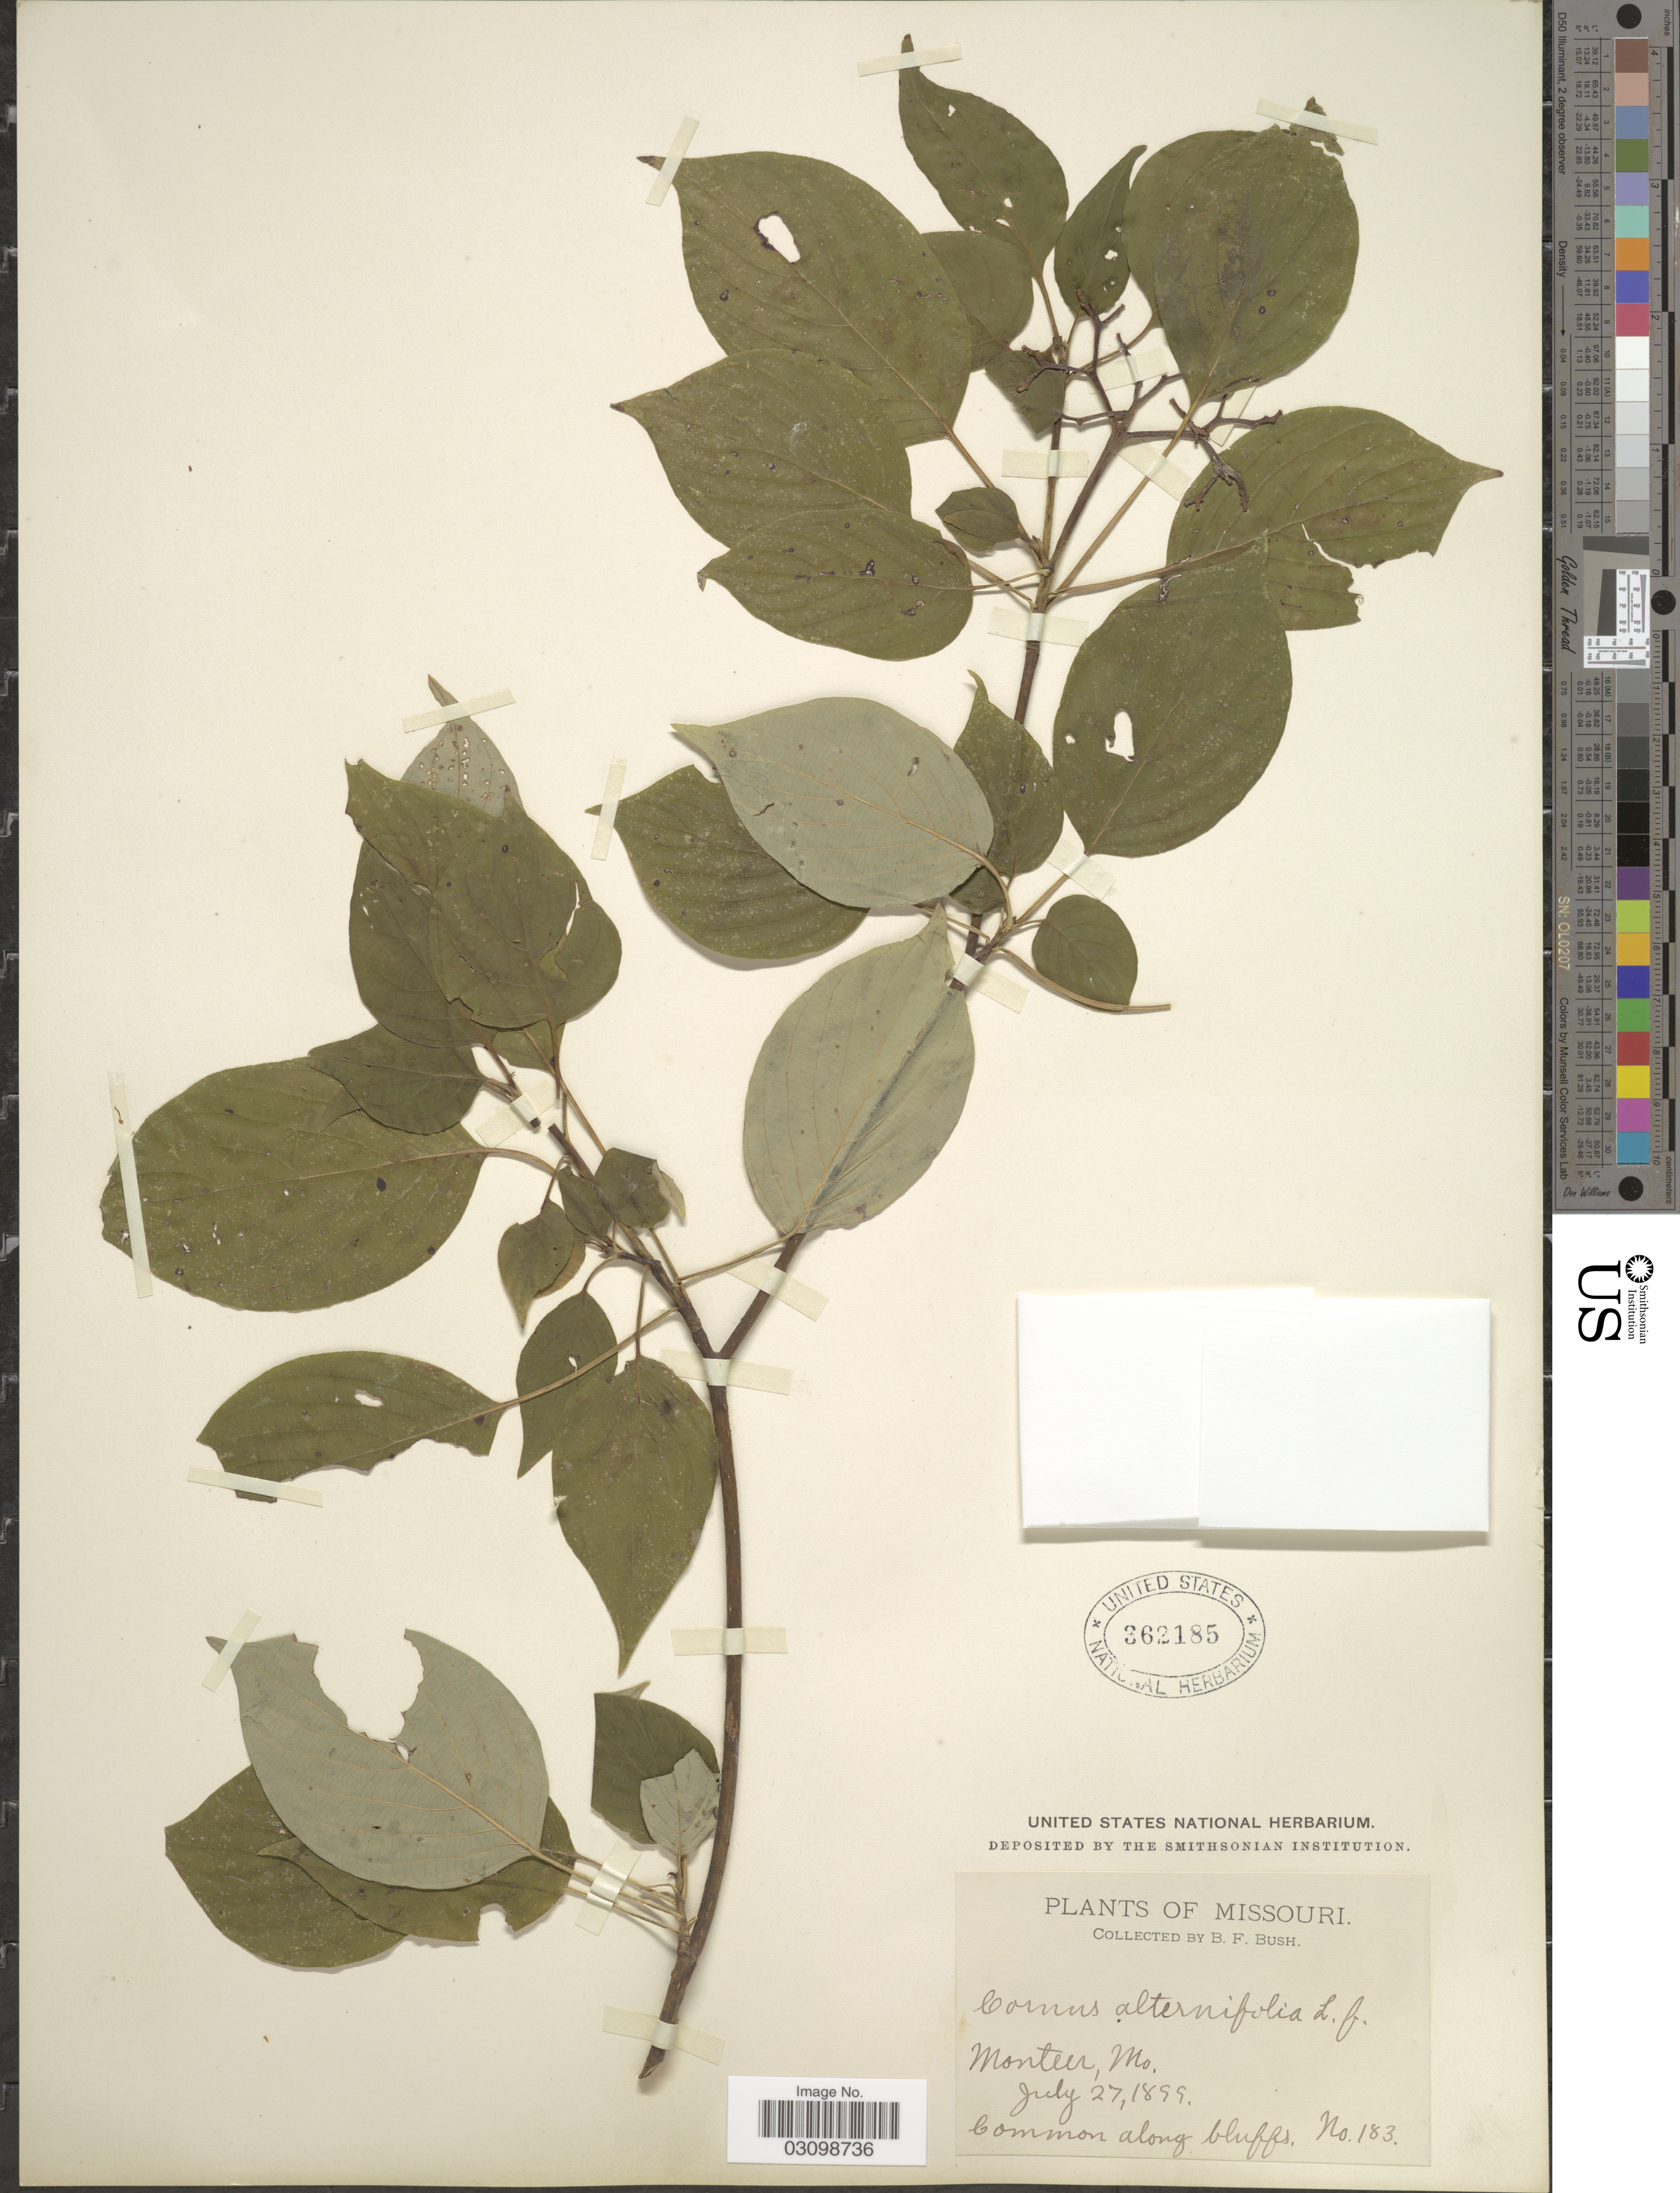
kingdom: Plantae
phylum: Tracheophyta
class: Magnoliopsida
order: Cornales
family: Cornaceae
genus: Cornus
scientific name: Cornus alternifolia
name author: L.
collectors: B. F. Bush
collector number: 183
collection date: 1899-07-27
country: United States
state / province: Missouri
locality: Monteer.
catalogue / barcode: US 362185